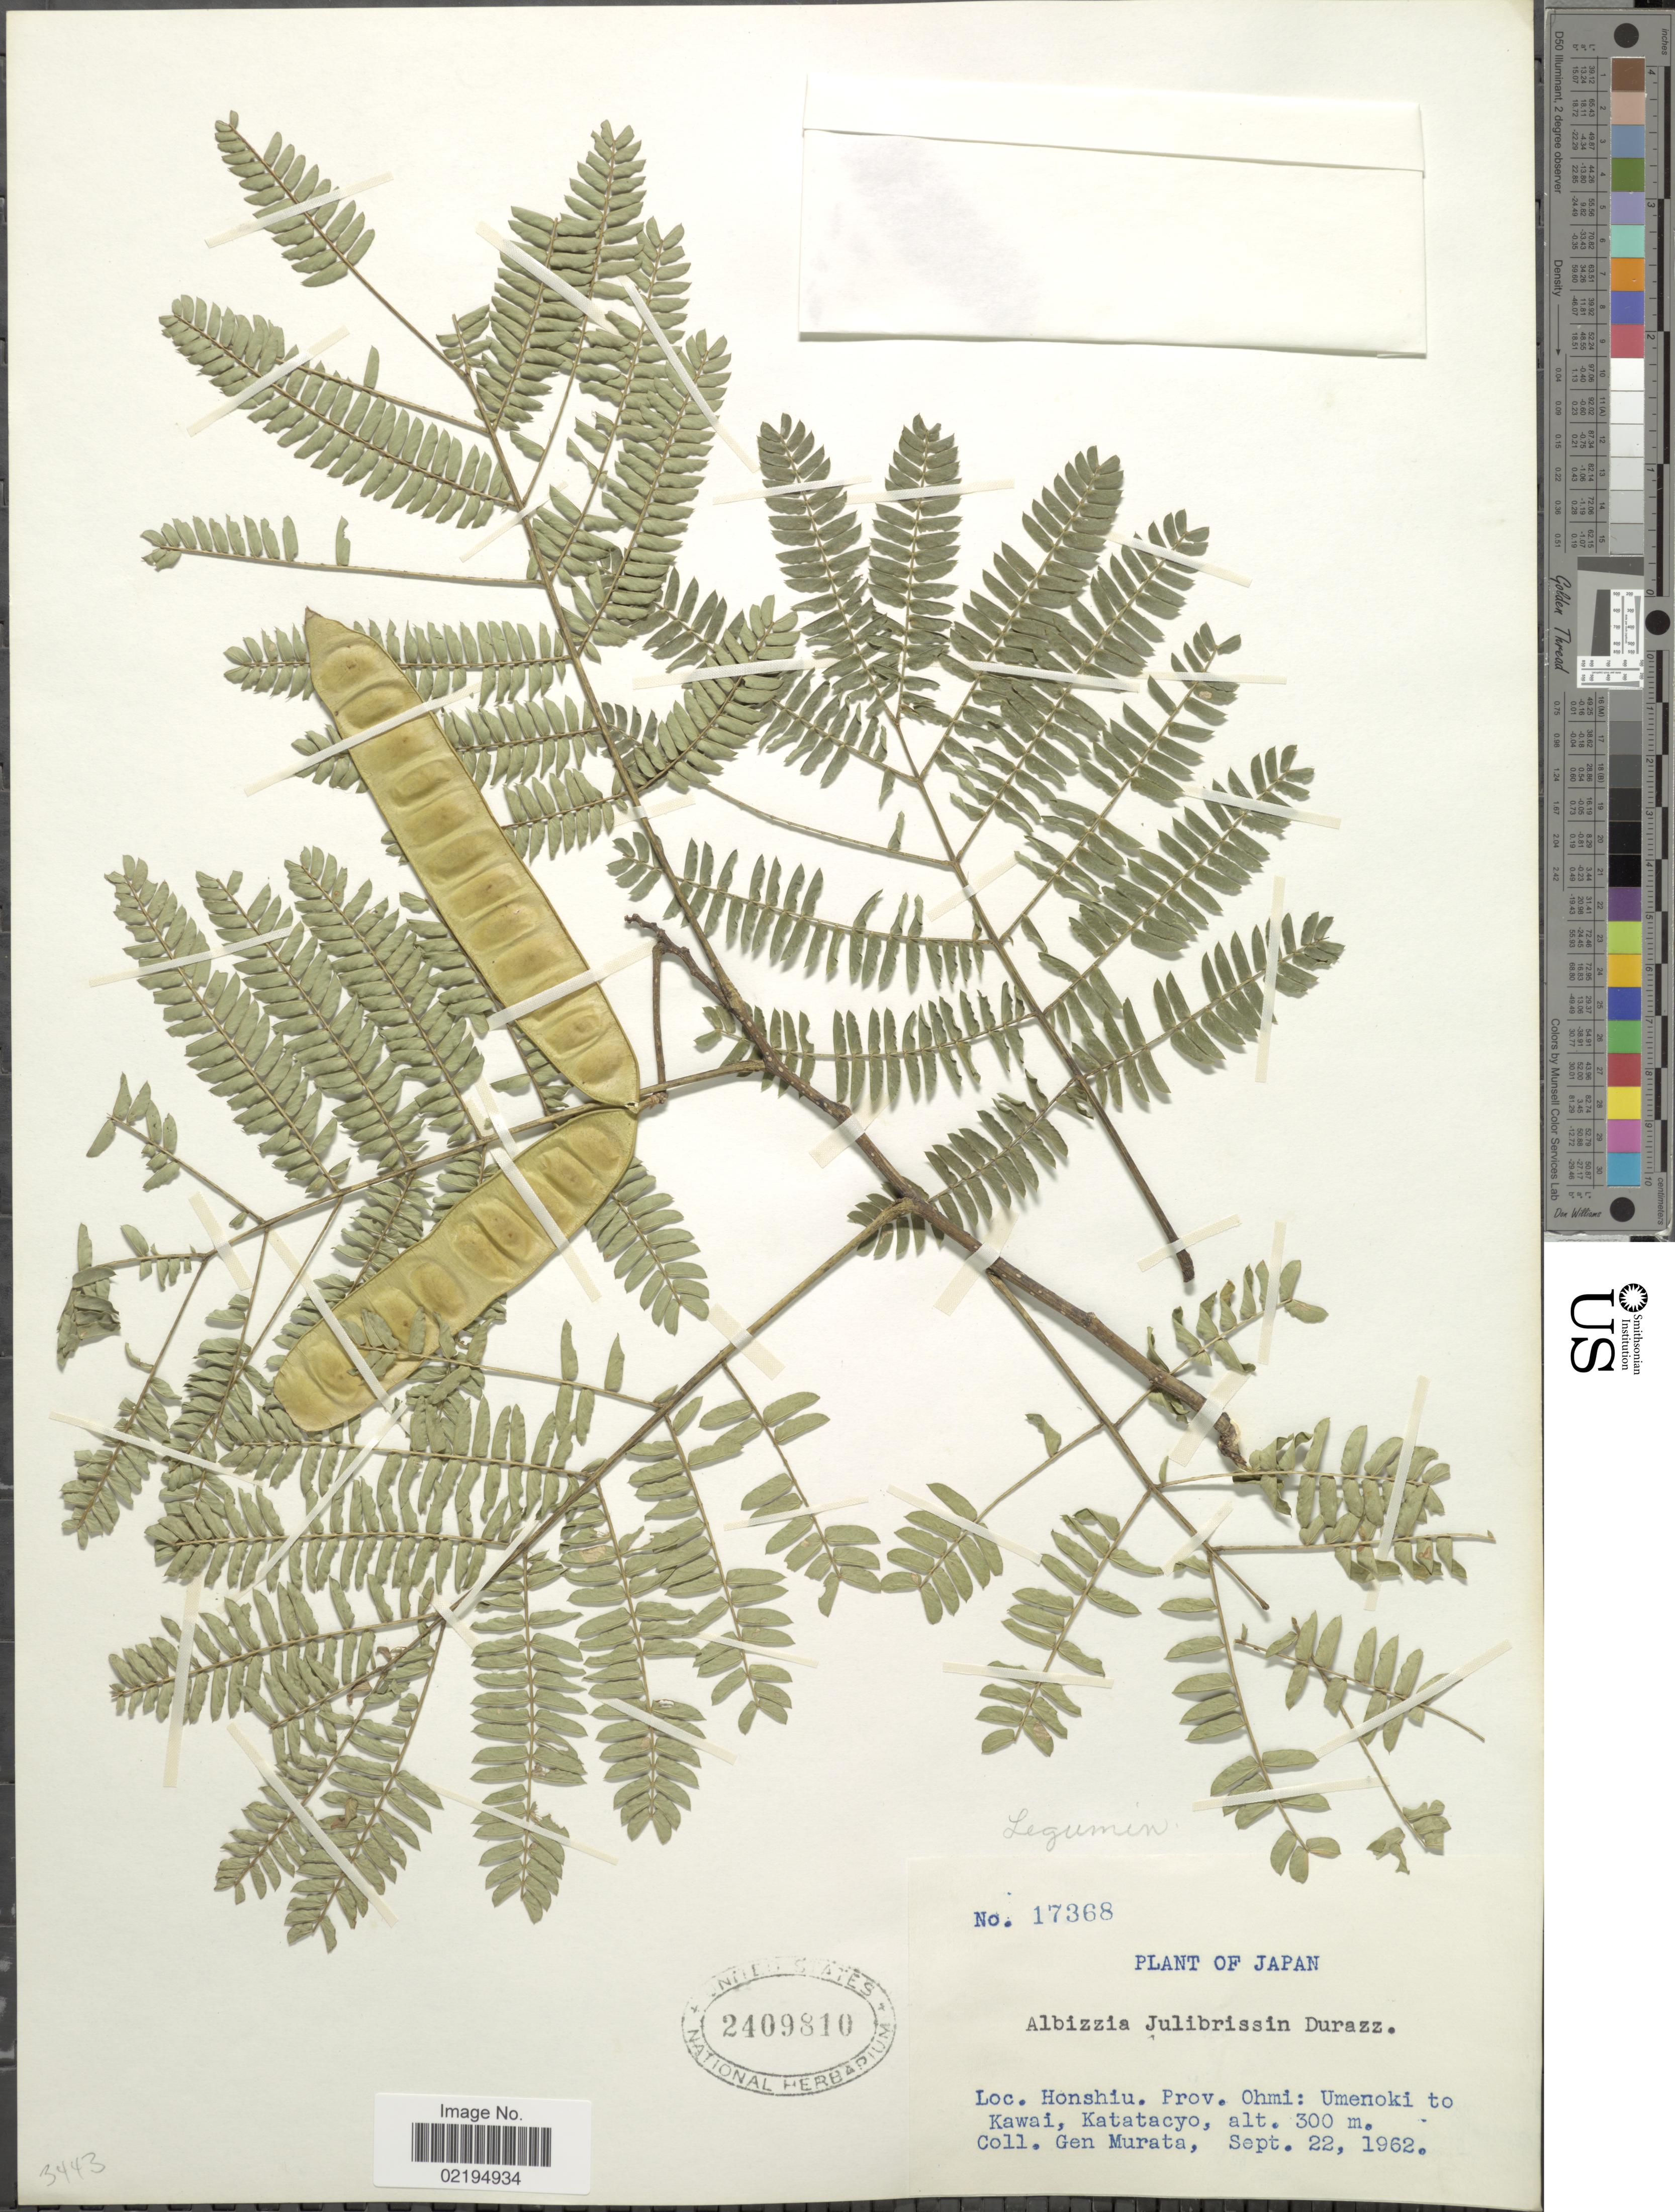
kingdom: Plantae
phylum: Tracheophyta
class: Magnoliopsida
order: Fabales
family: Fabaceae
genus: Albizia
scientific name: Albizia julibrissin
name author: Durazz.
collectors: G. Murata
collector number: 17368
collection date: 1962-09-22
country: Japan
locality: Honshiu, Prov. Ohmi: Umenoki to Kawai, Katatacyo.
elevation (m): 300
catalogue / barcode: US 2409810